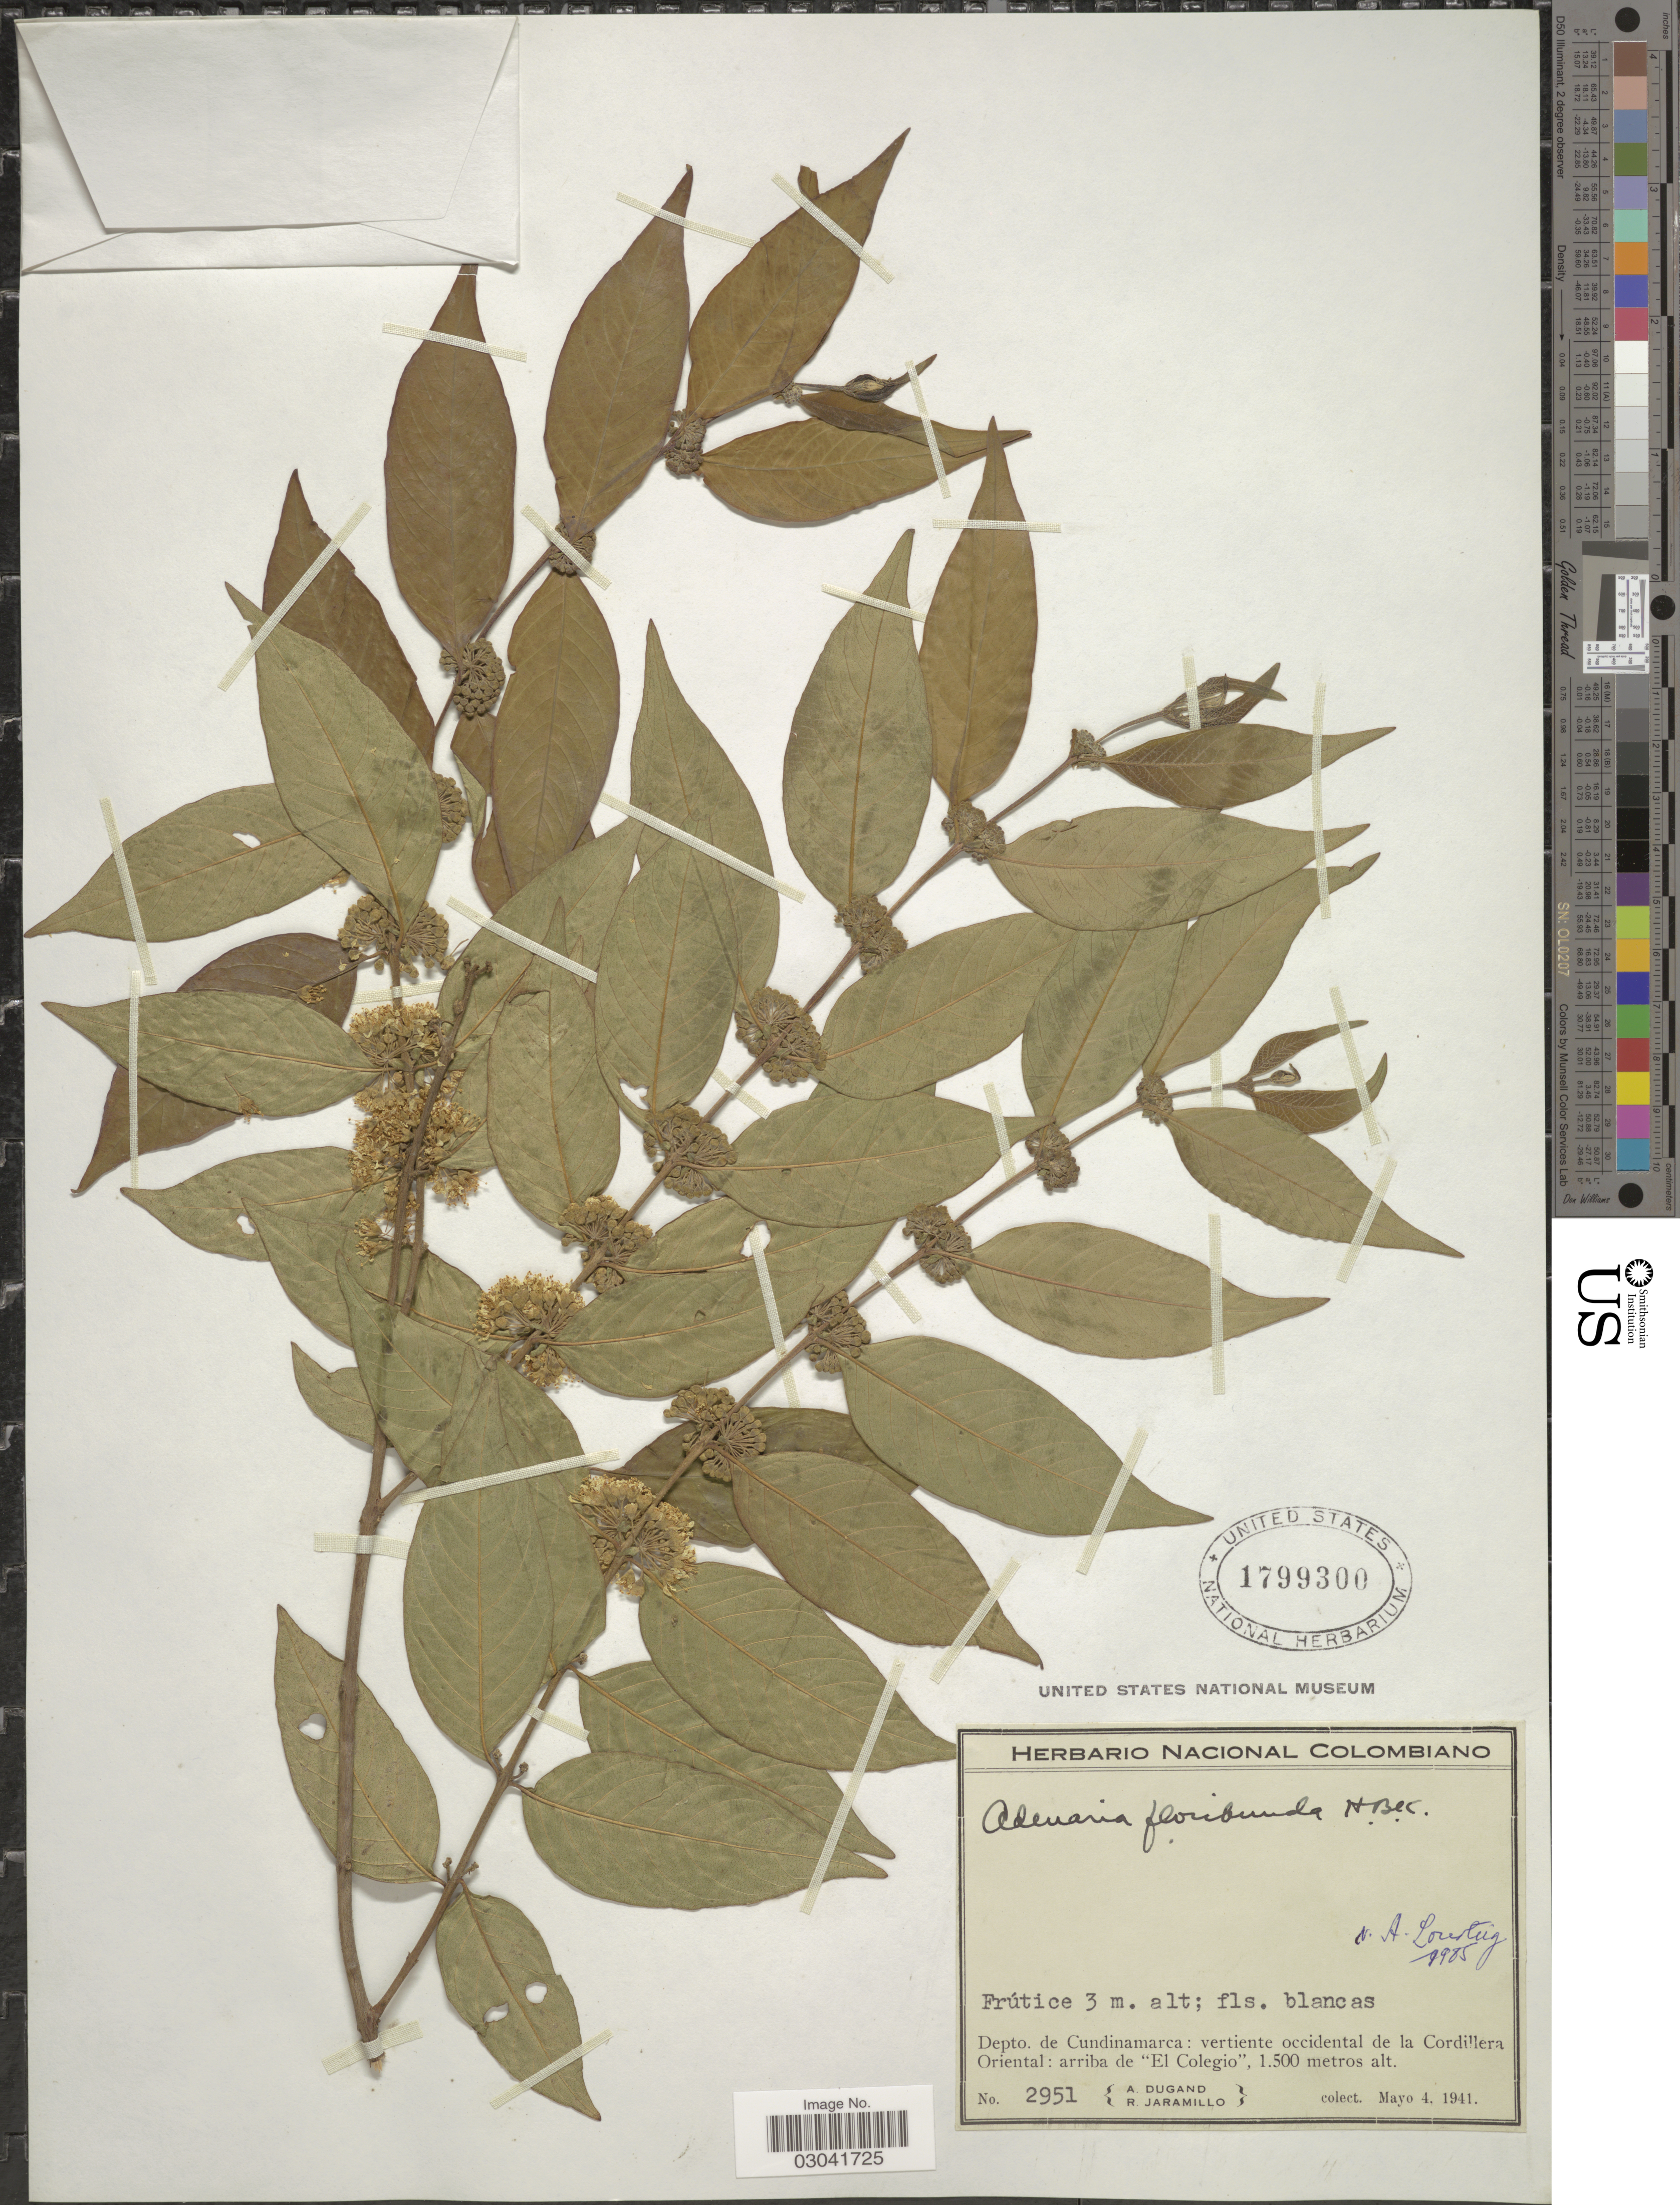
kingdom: Plantae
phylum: Tracheophyta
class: Magnoliopsida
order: Myrtales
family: Lythraceae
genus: Adenaria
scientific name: Adenaria floribunda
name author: Kunth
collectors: A. Dugand & R. Jaramillo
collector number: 2951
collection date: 1941-05-04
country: Colombia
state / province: Cundinamarca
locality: Depto. de Cundinamarca: vertiente occidental de la Cordillera Oriental: arriba de "El Colegio".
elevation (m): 1500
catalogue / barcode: US 1799300